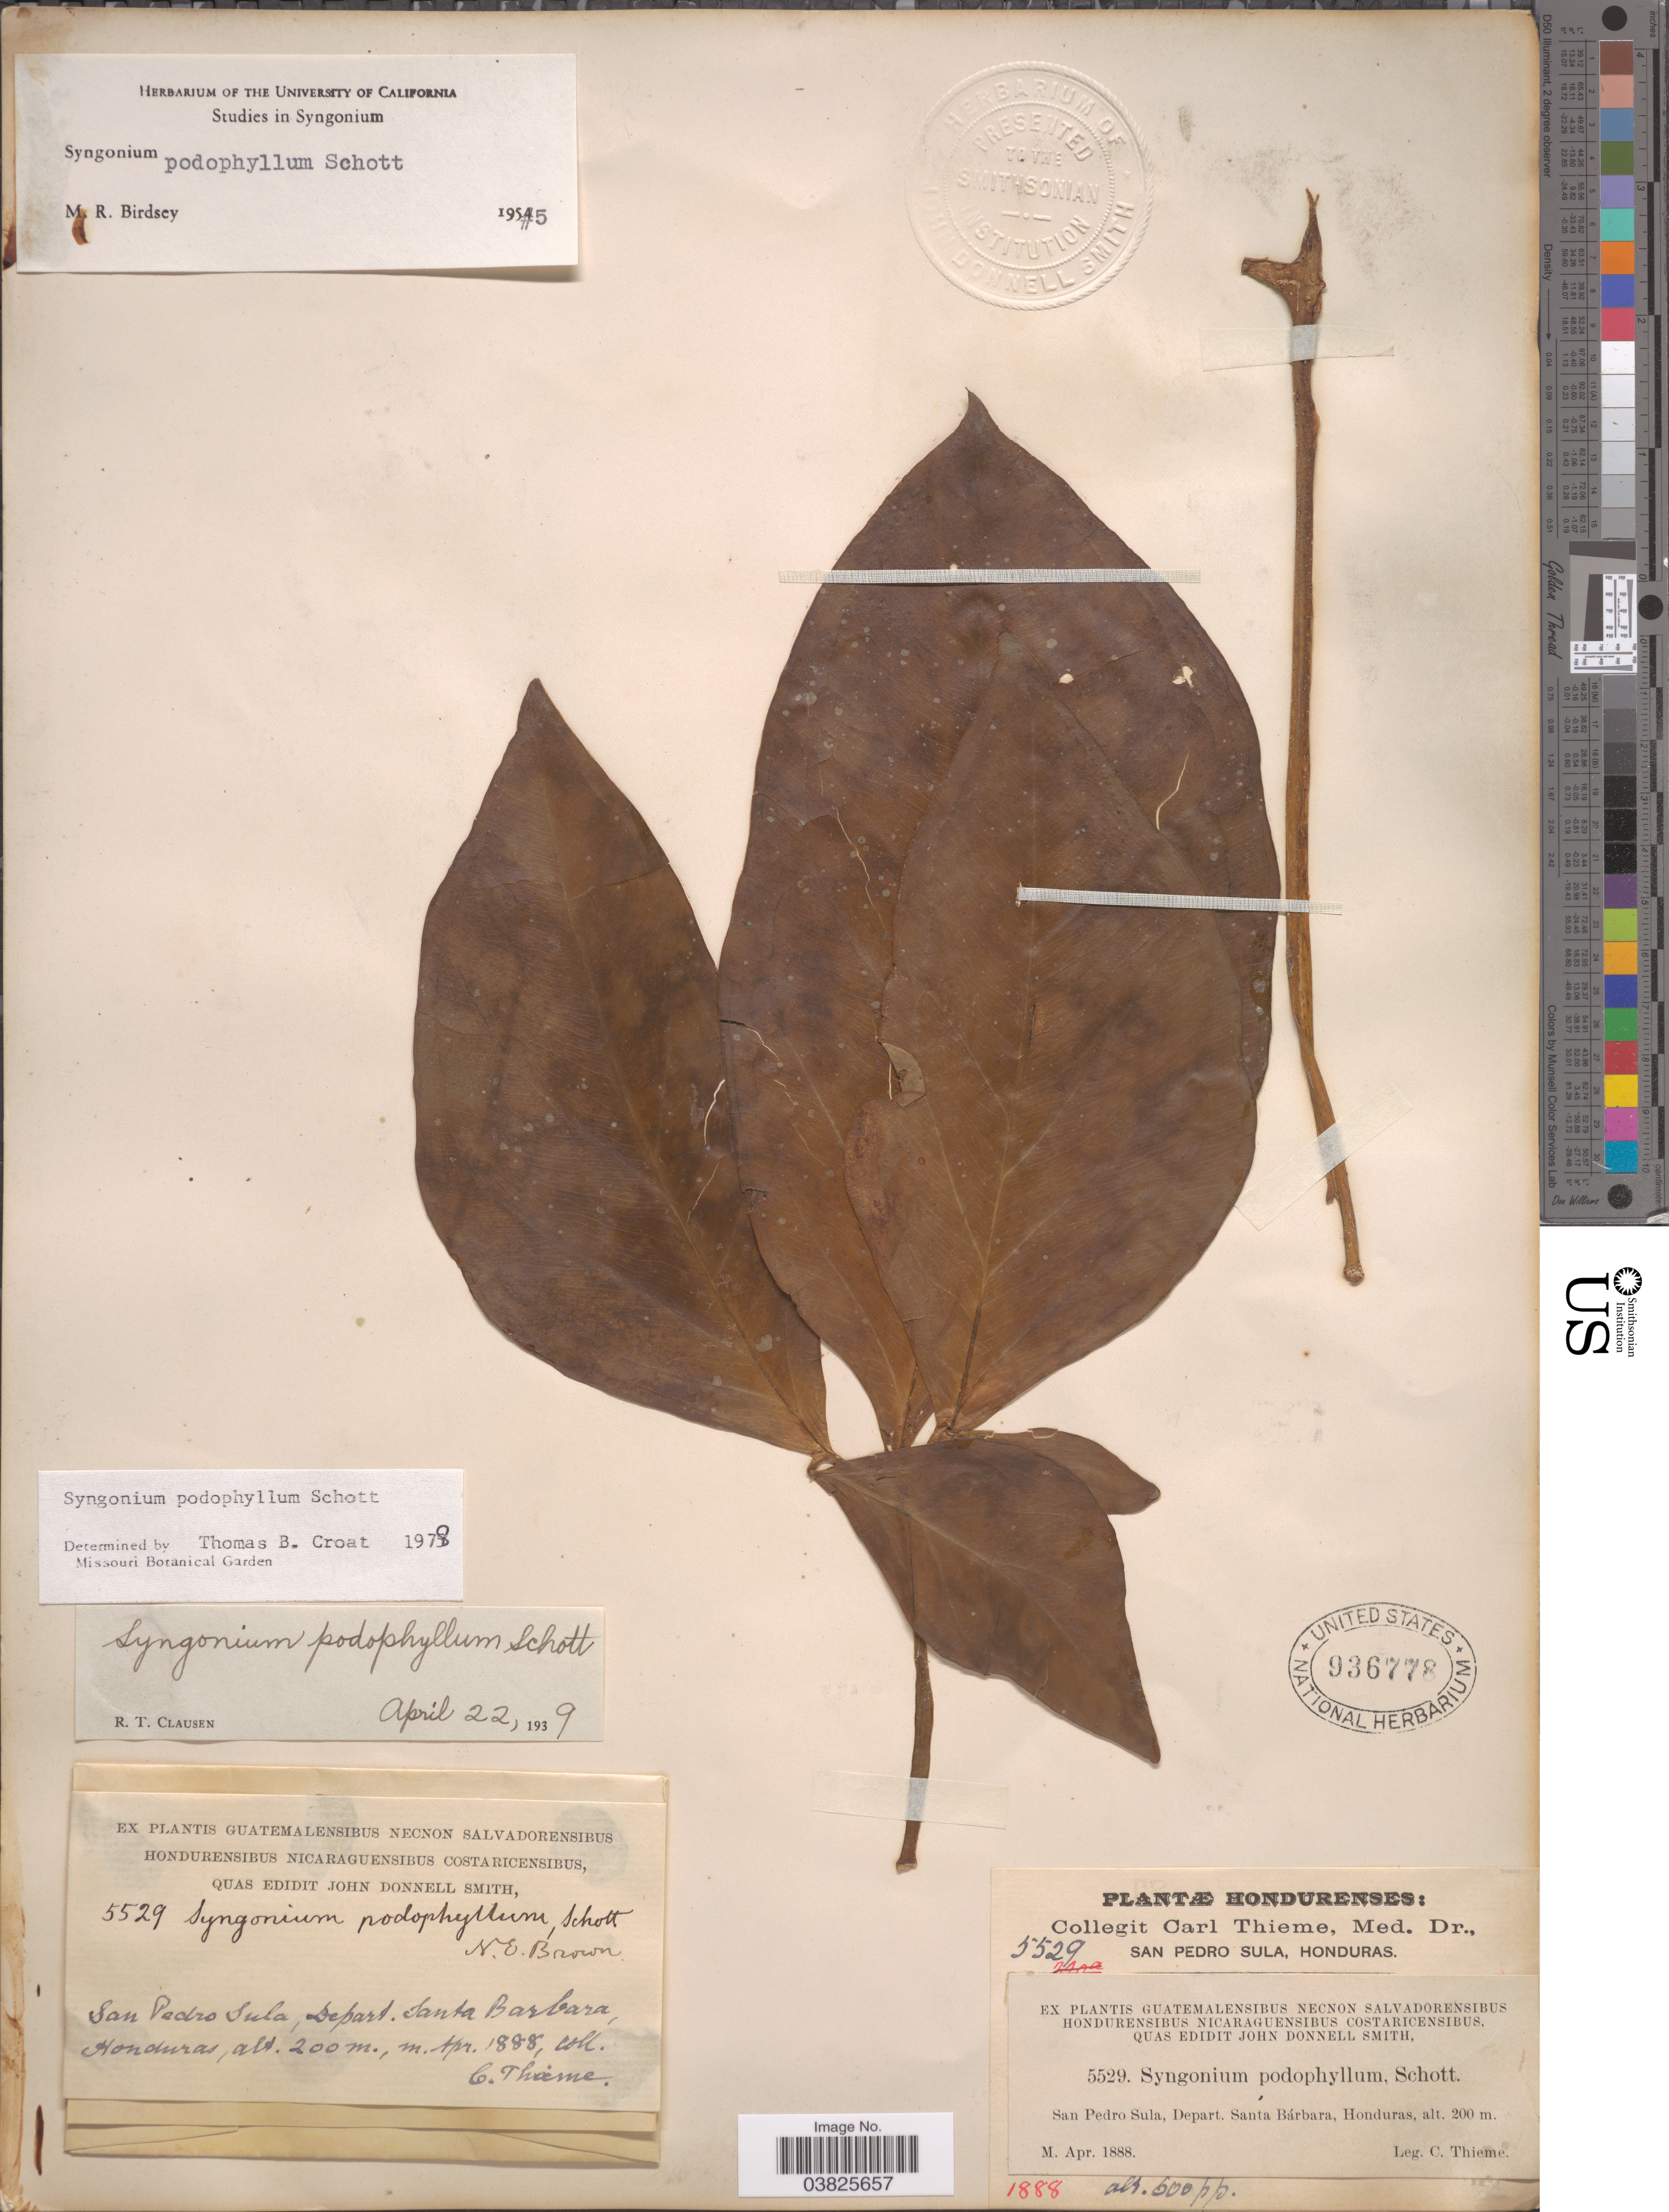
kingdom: Plantae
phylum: Tracheophyta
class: Liliopsida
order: Alismatales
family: Araceae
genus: Syngonium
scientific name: Syngonium podophyllum 'Lemon-Lime'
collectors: C. Thieme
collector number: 5529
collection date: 1888-04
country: Honduras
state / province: Santa Barbara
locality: San Pedro Sula, Depart. Santa Bárbara.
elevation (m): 200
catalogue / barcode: US 936778